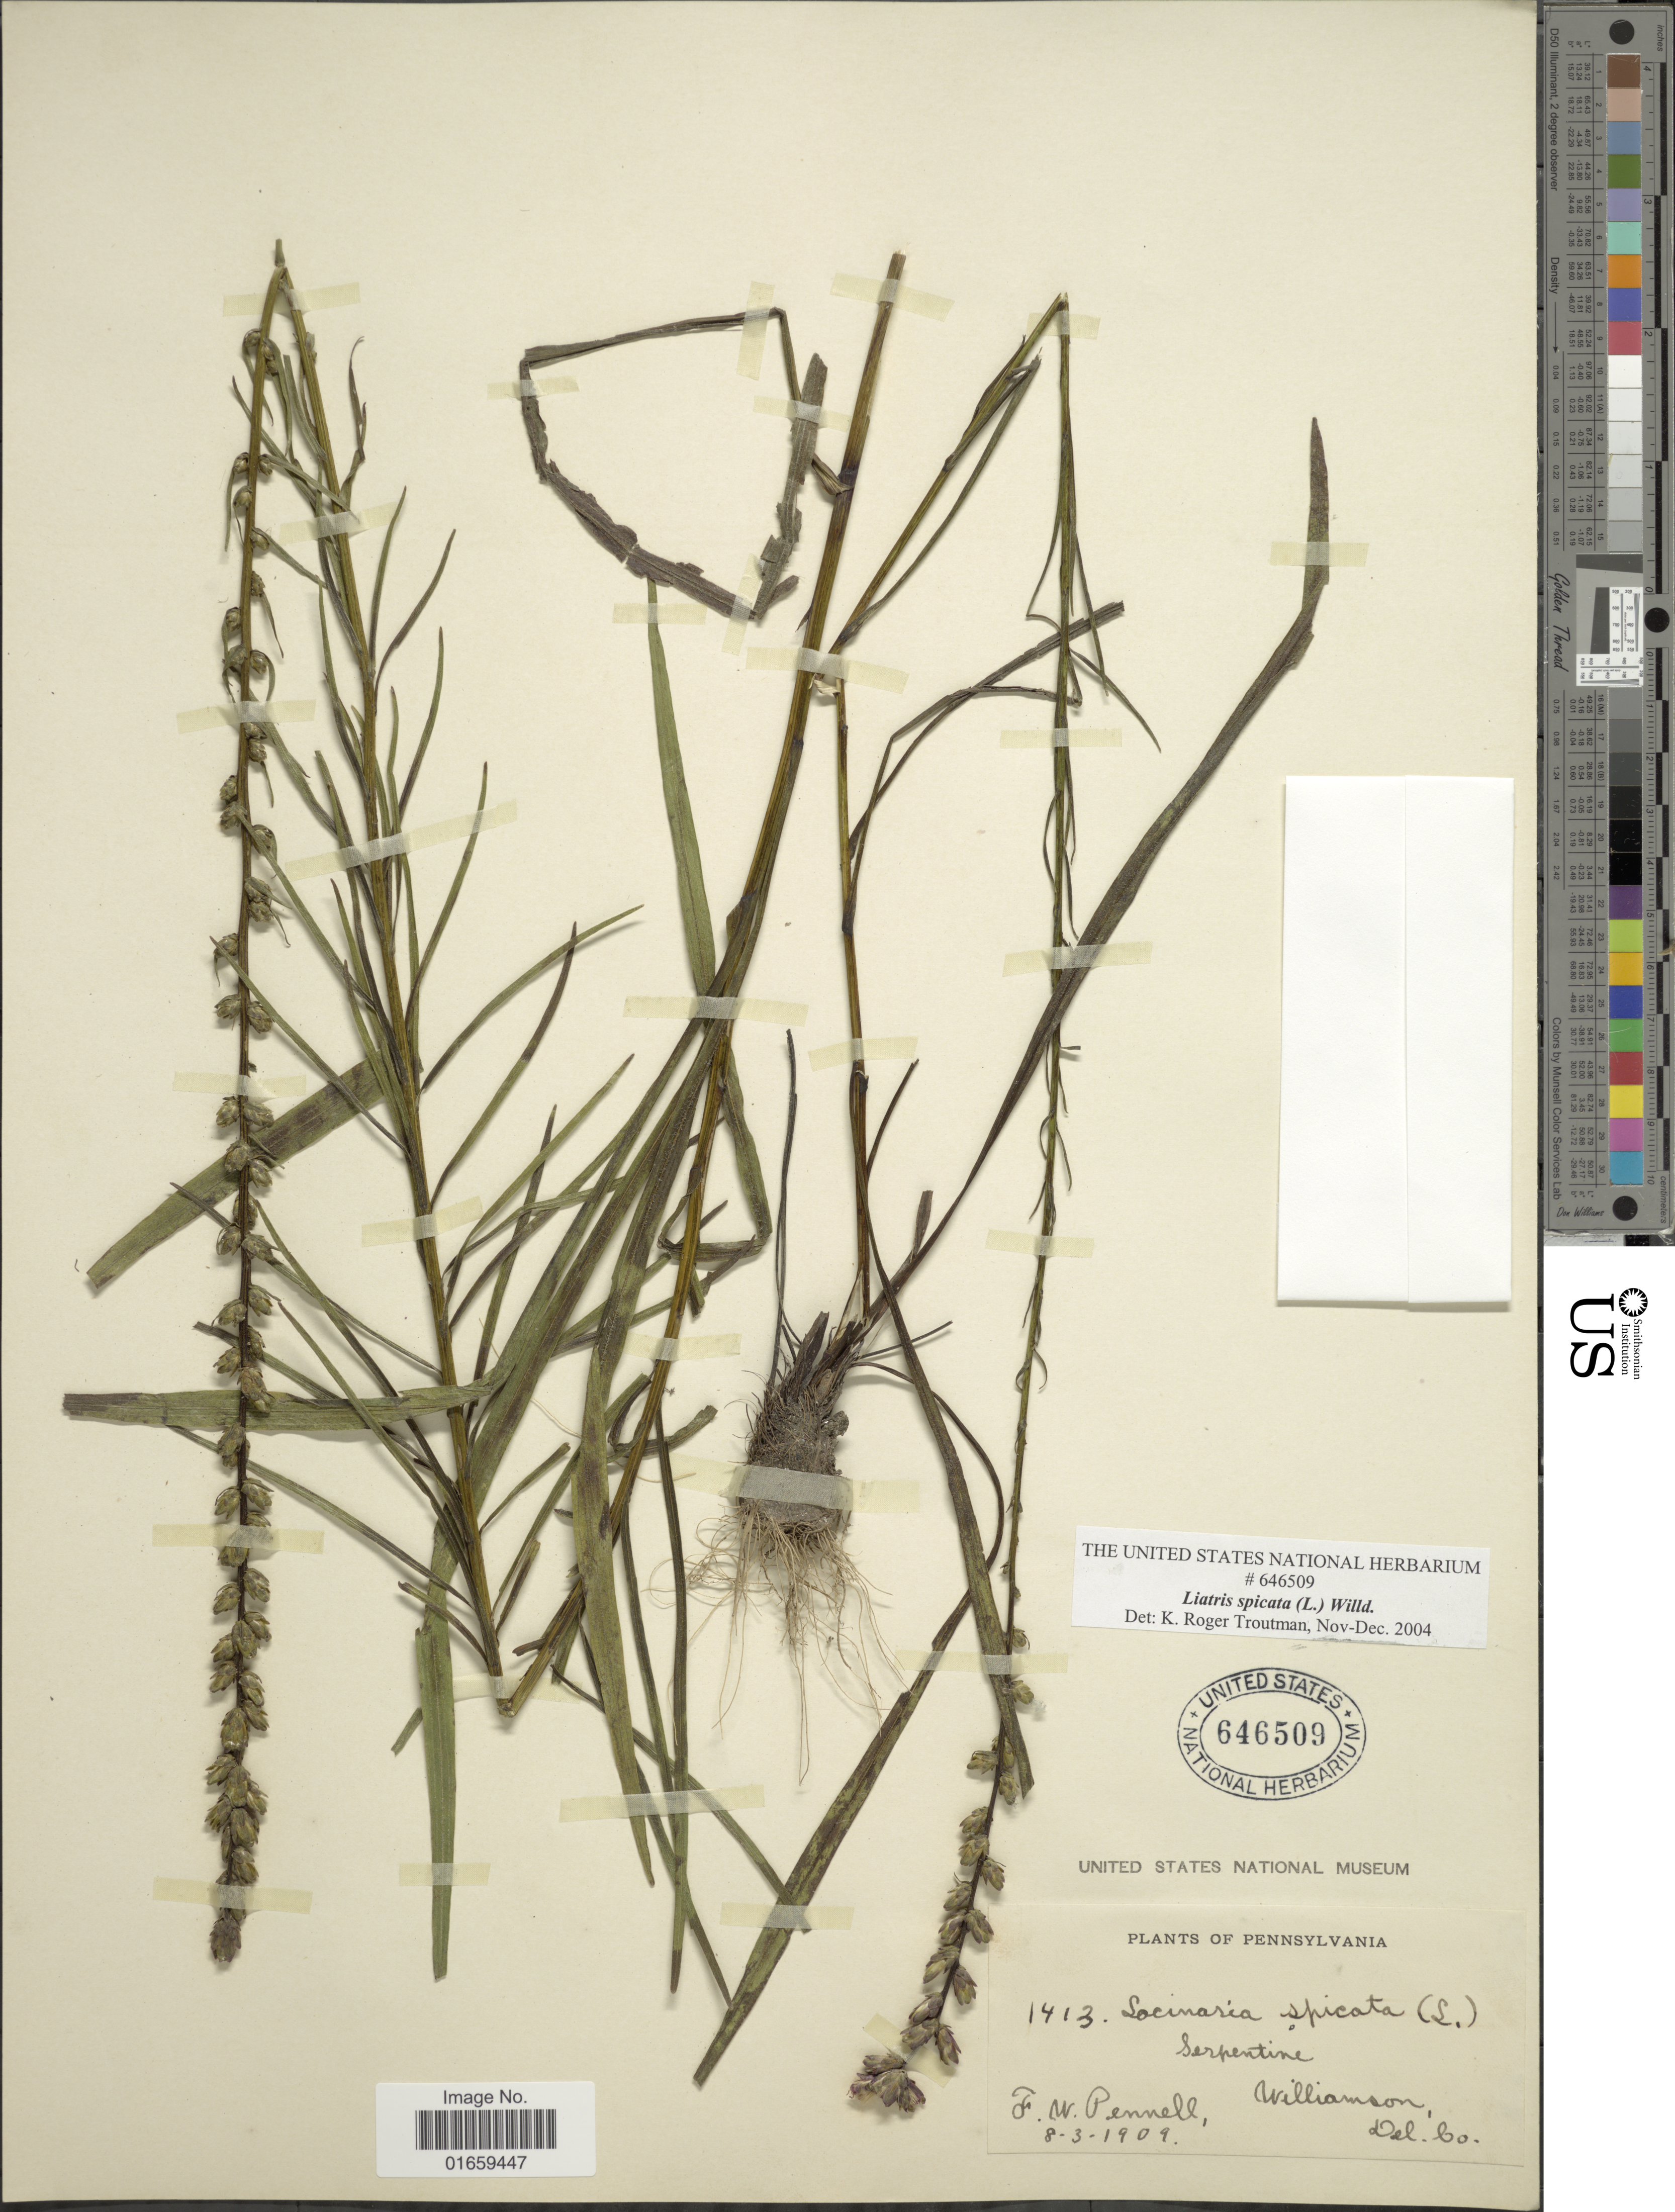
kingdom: Plantae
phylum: Tracheophyta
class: Magnoliopsida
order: Asterales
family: Asteraceae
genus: Liatris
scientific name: Liatris spicata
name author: (L.) Willd.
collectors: F. W. Pennell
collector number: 1413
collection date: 1909-08-03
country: United States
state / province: Pennsylvania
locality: Williamson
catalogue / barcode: US 646509